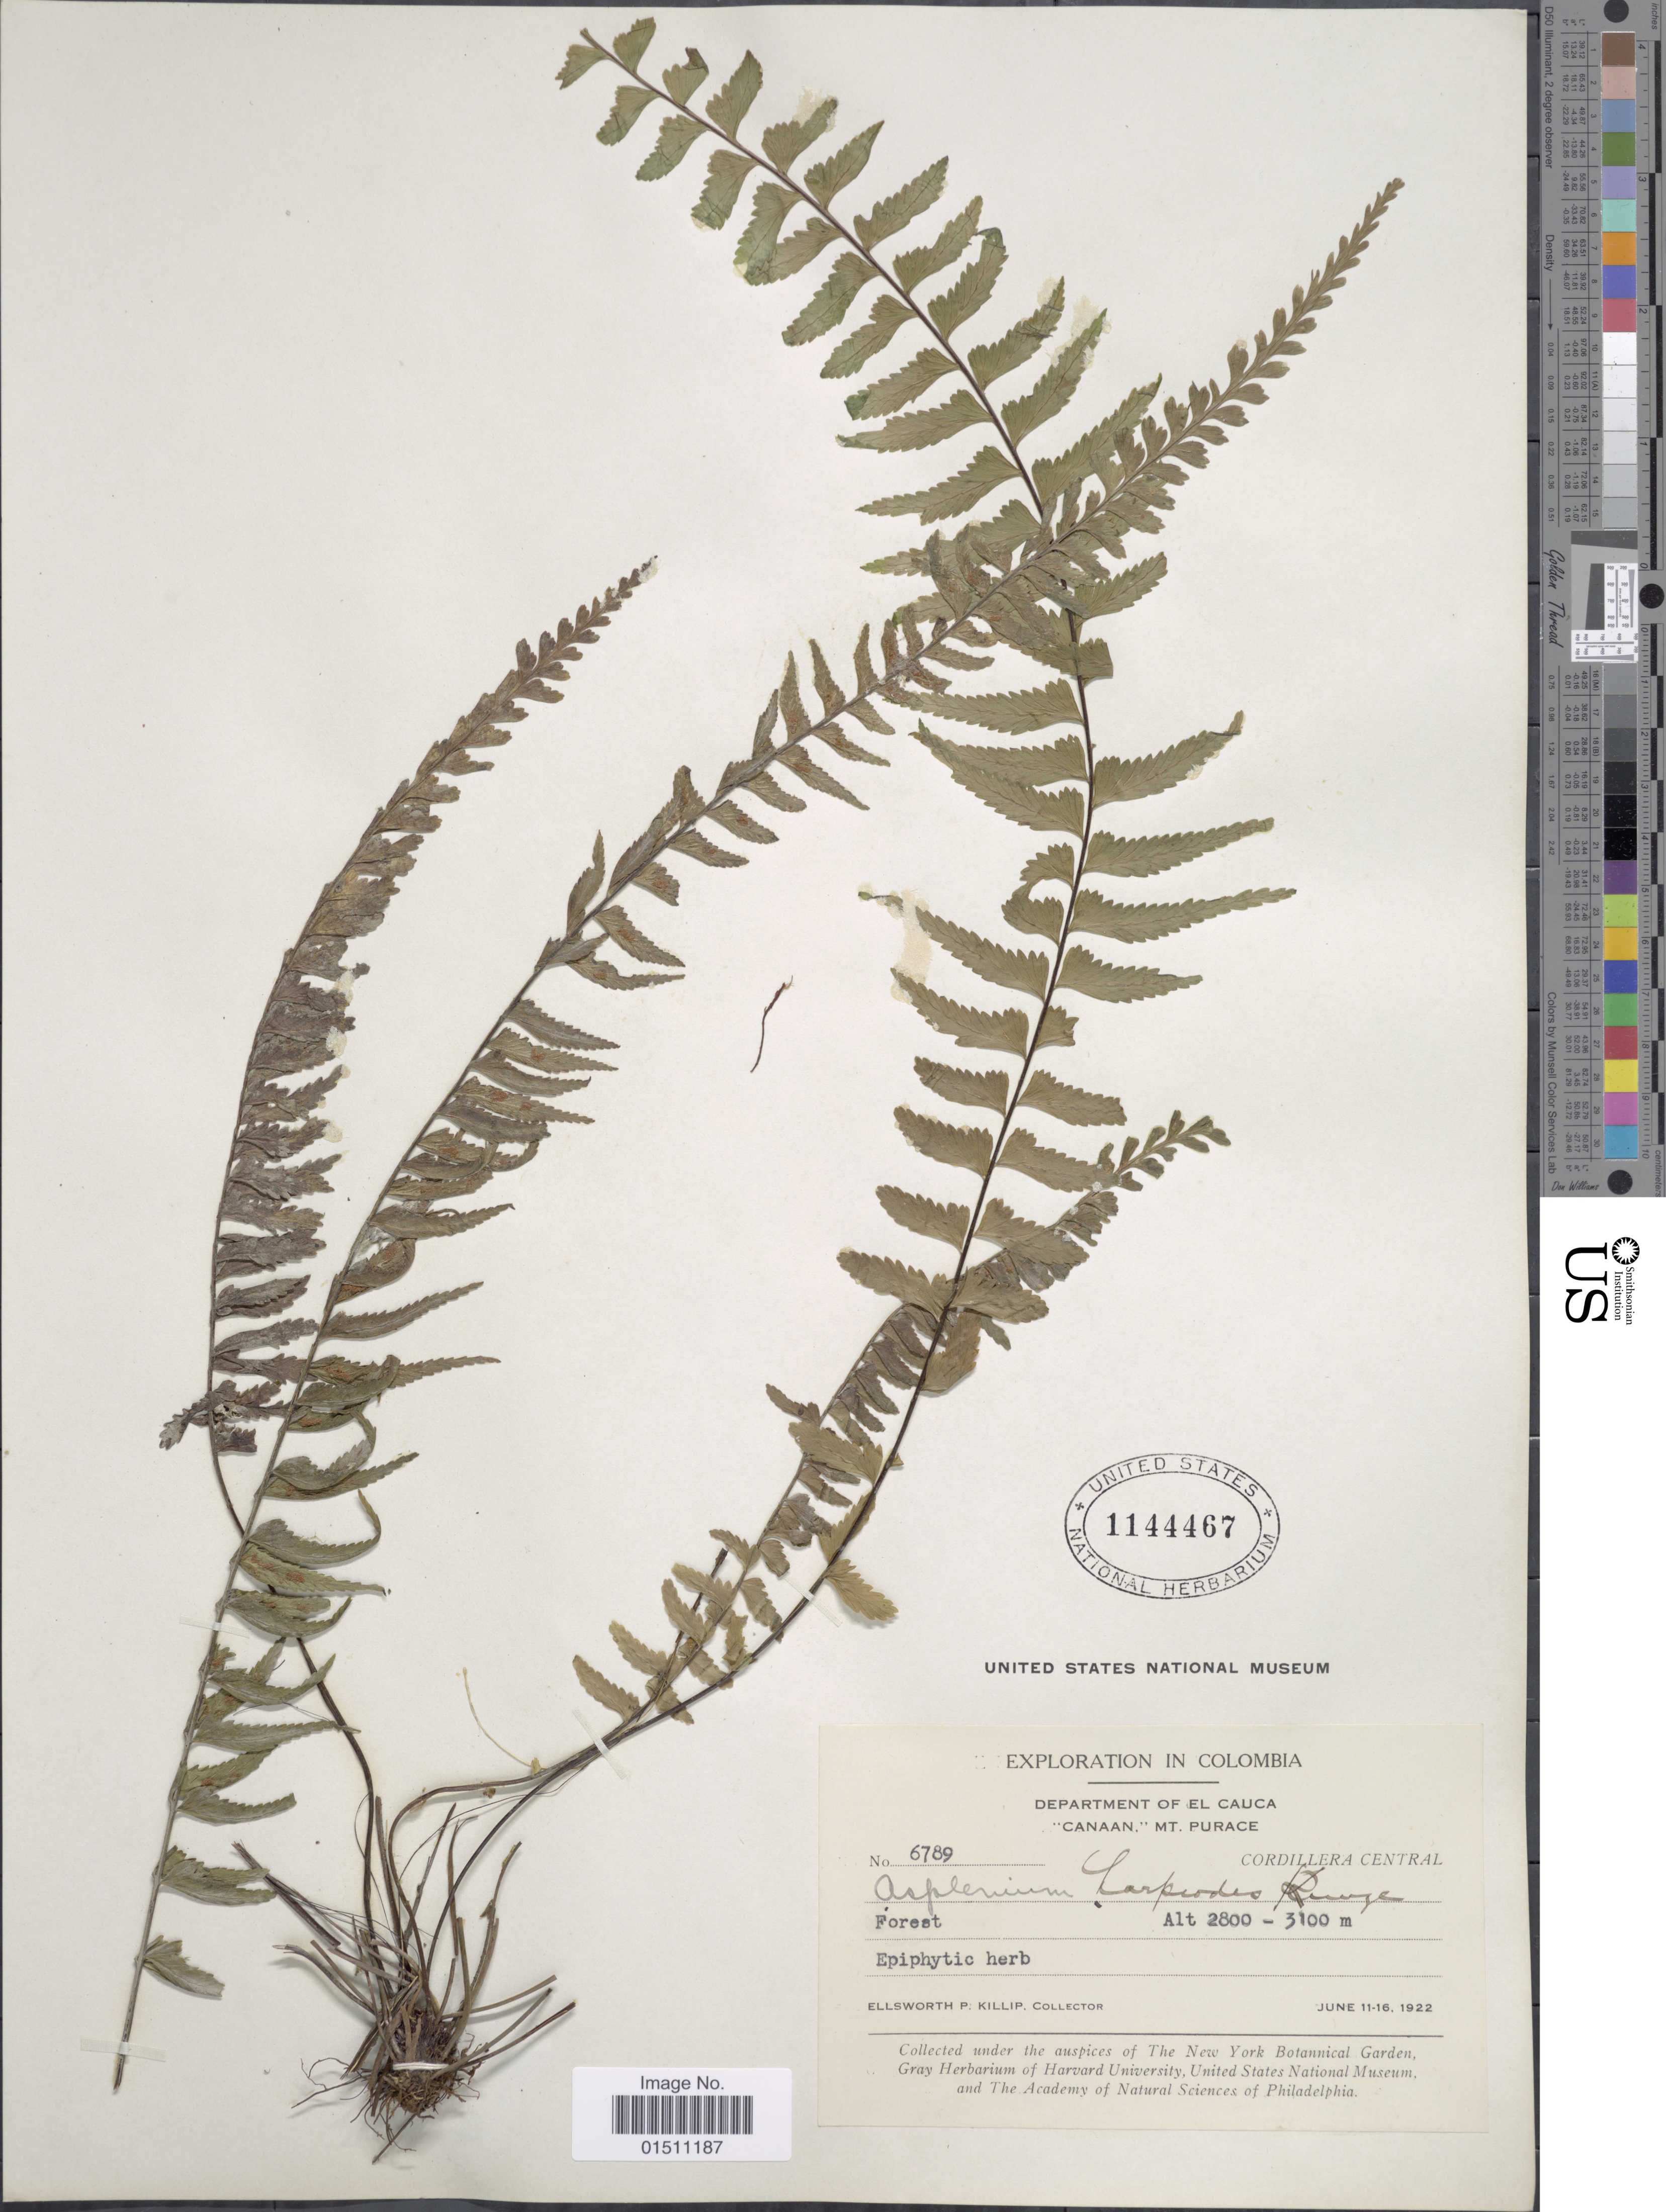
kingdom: Plantae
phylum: Tracheophyta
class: Polypodiopsida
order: Polypodiales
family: Aspleniaceae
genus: Asplenium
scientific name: Asplenium harpeodes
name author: Kunze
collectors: E. P. Killip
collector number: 6789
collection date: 1922-06-11/1922-06-16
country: Colombia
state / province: Cauca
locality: Colombia, Department of El cauca "Cannan," Mt. Purace, Cordillera Central.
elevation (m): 2800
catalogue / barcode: US 1144467